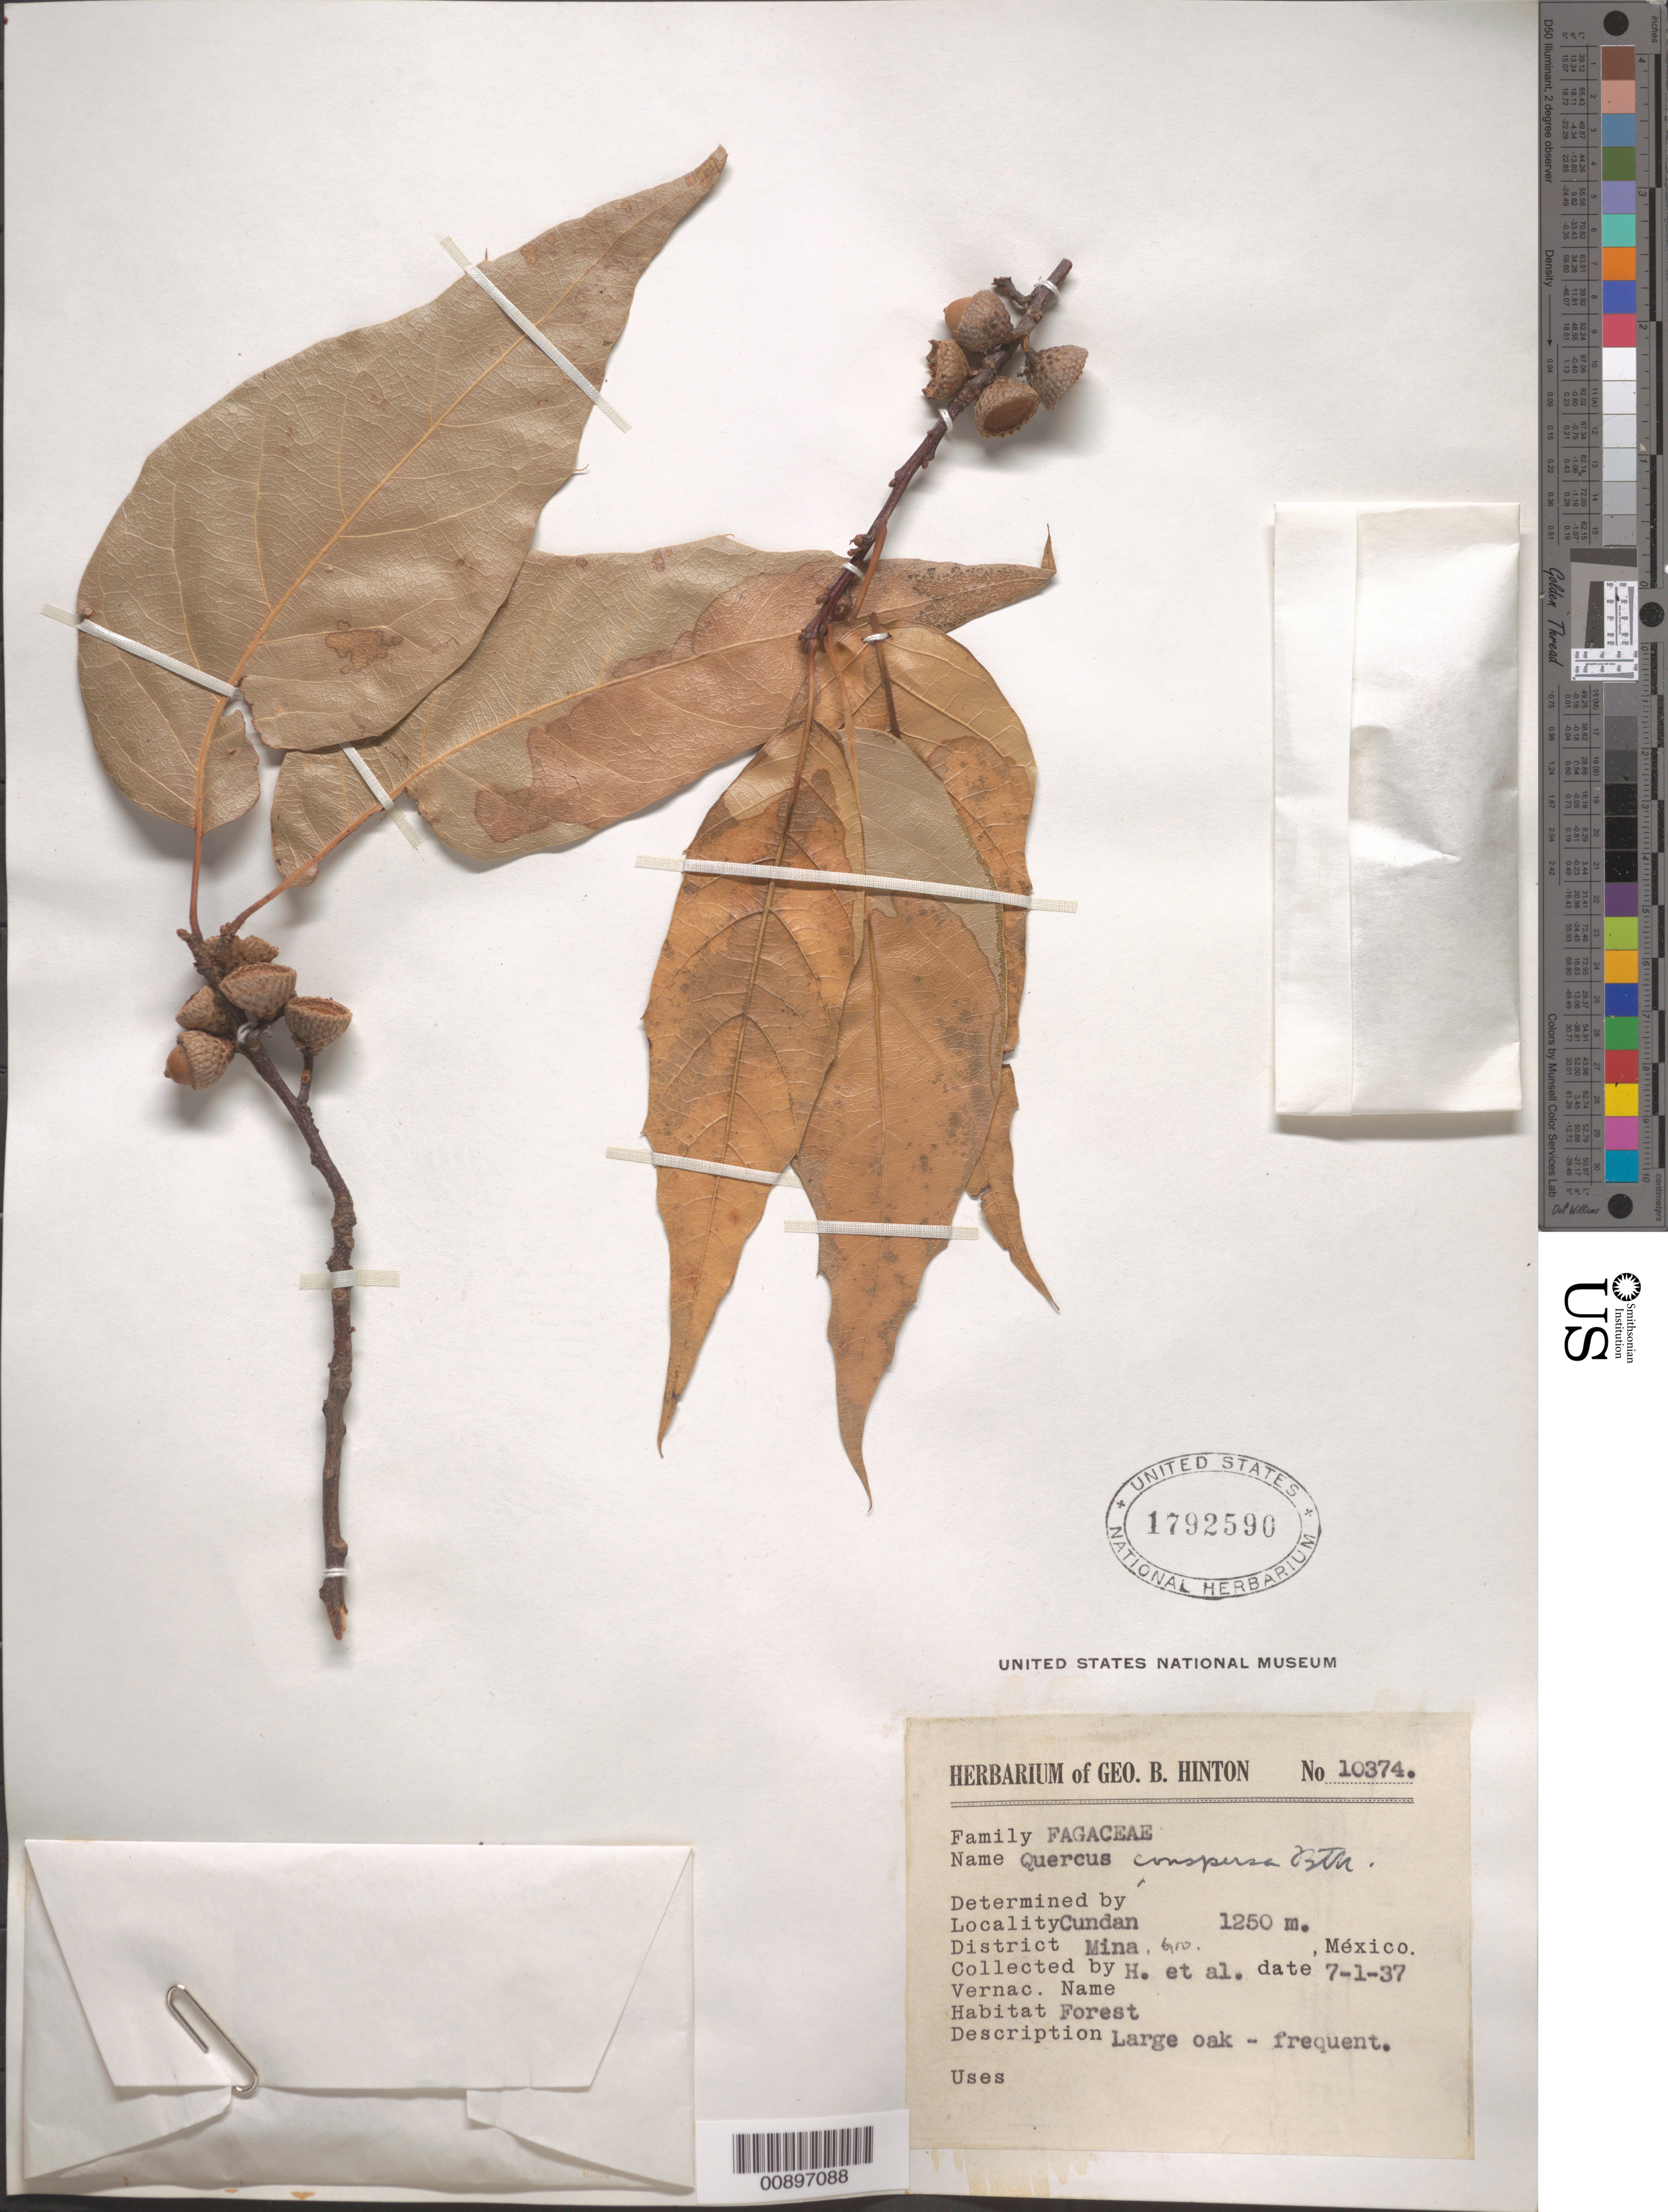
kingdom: Plantae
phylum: Tracheophyta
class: Magnoliopsida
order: Fagales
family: Fagaceae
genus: Quercus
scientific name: Quercus conspersa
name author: Benth.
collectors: G. B. Hinton & et al.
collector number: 10374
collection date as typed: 01 Jul 1937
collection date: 1937-07-01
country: Mexico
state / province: Guerrero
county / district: Mina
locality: Cundan, District Mina, Guerrero.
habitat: Forest.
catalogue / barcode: US 1792590